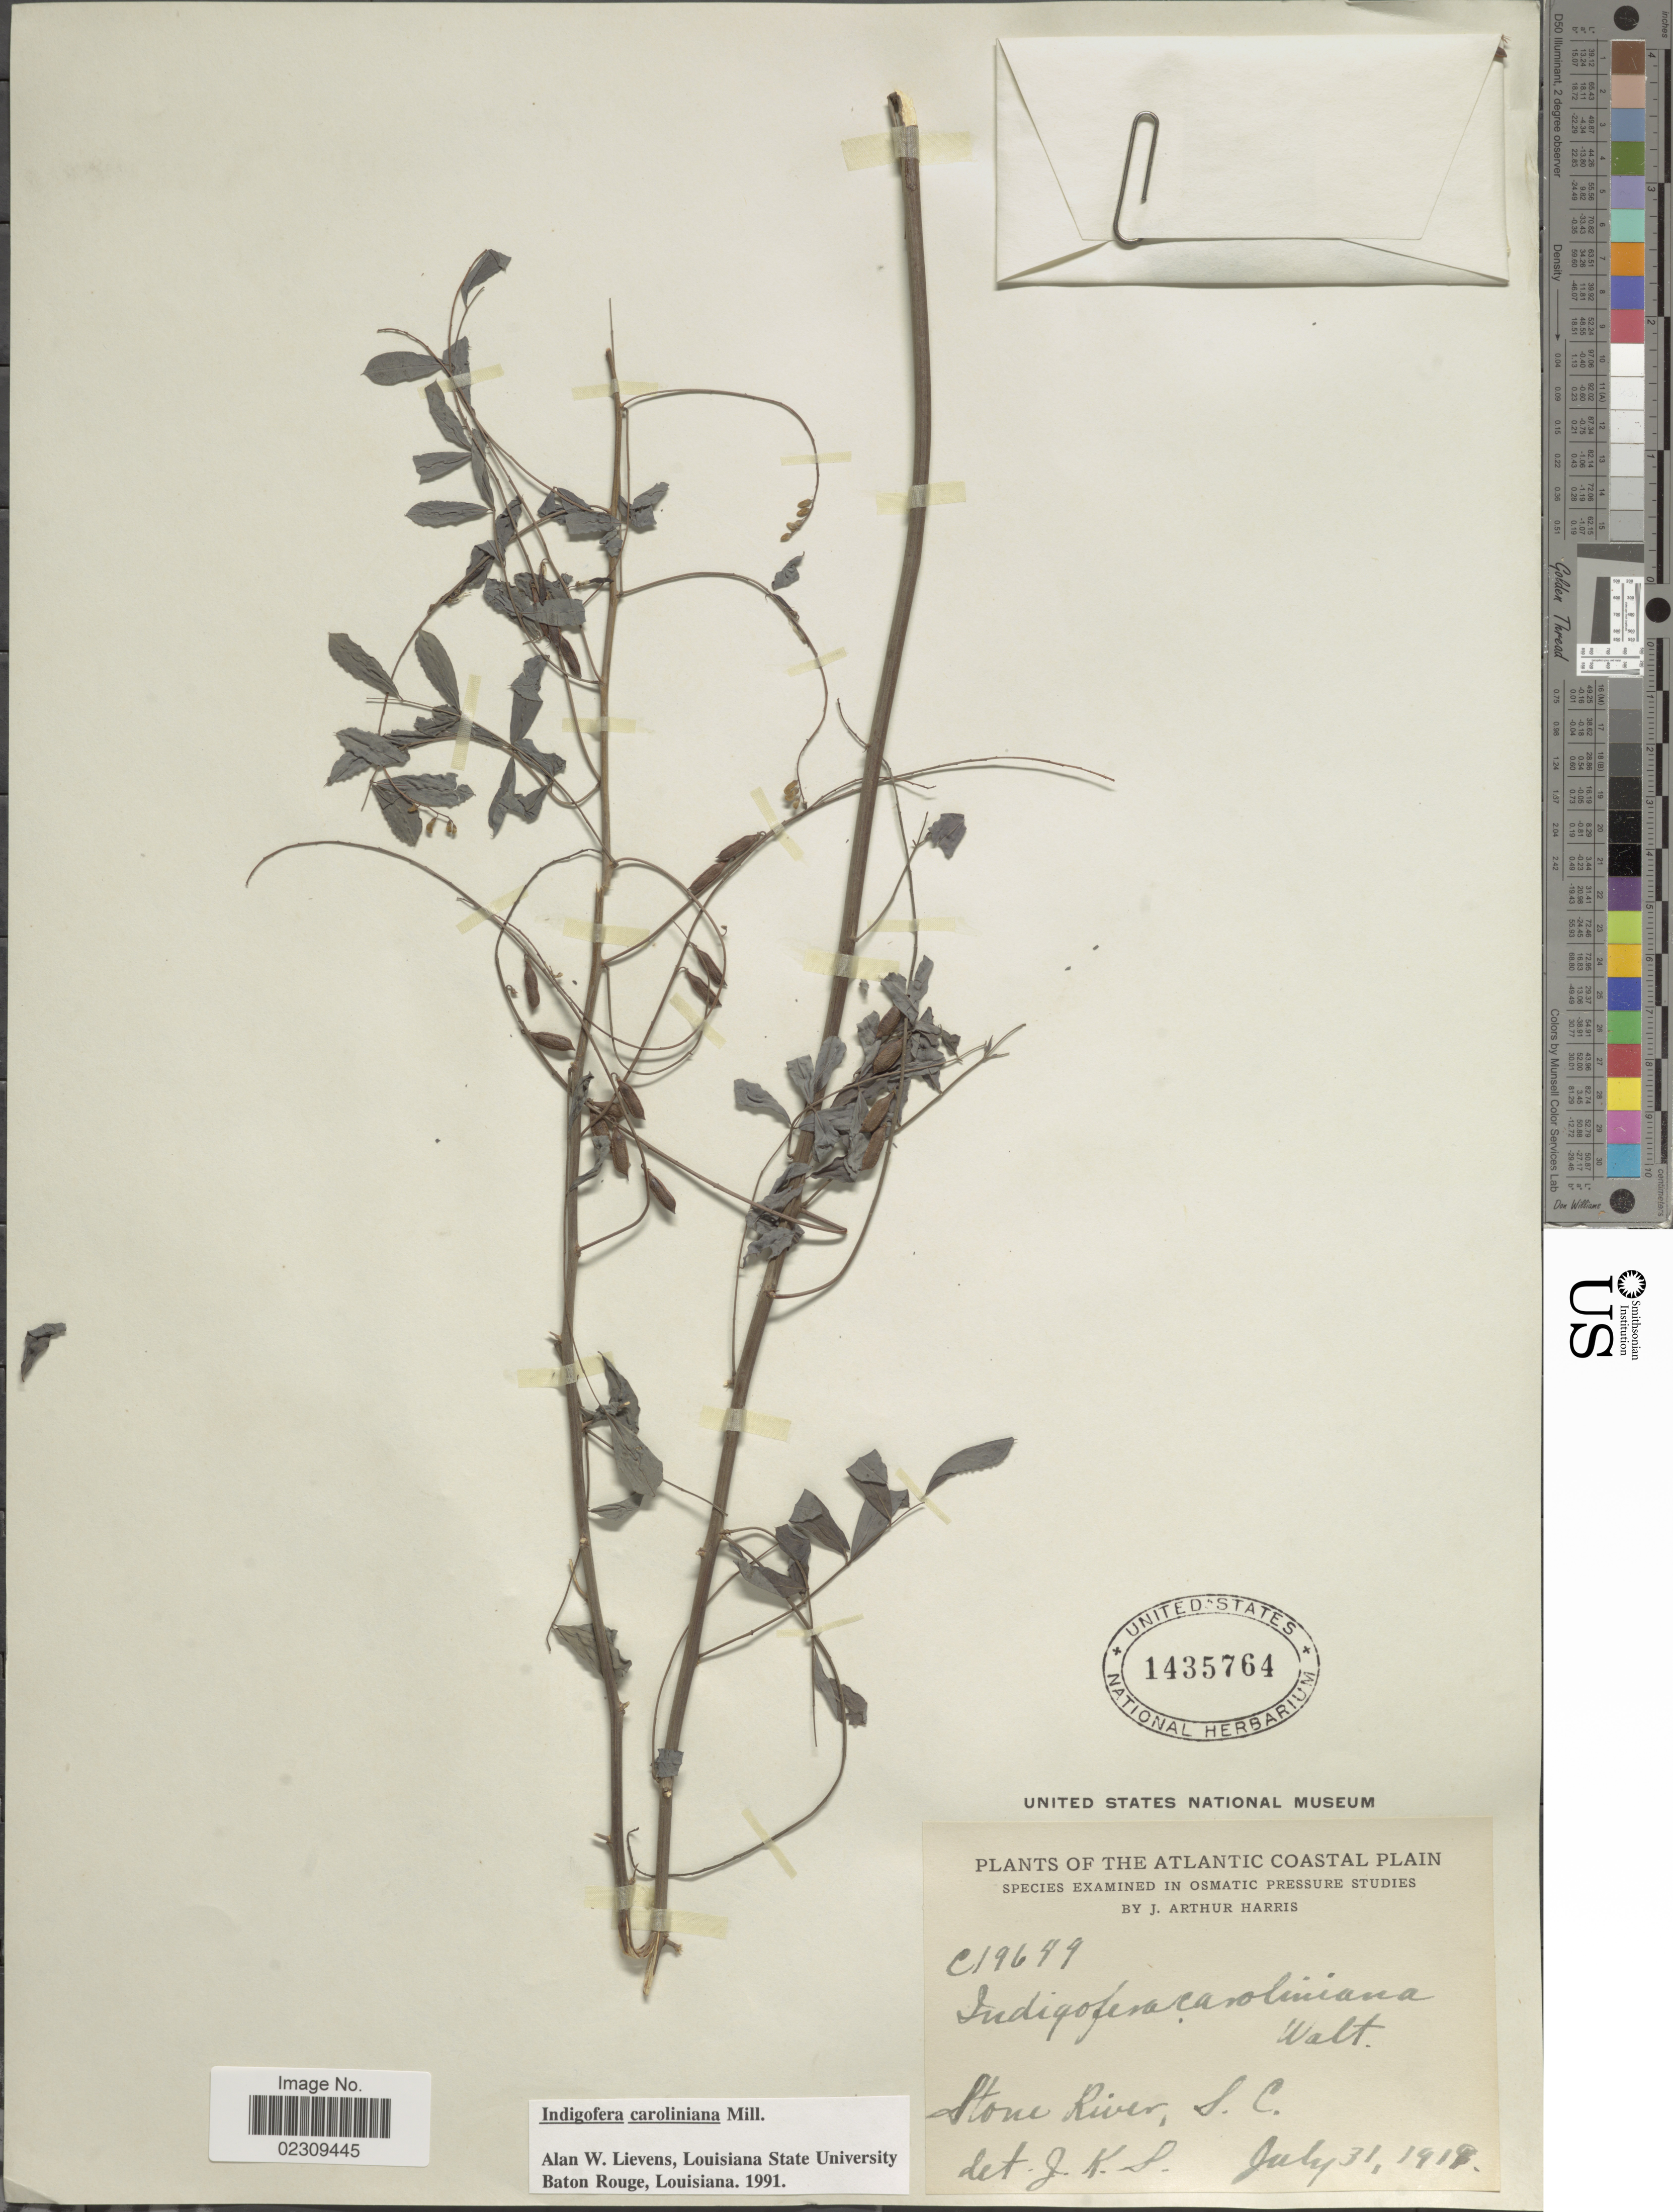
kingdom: Plantae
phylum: Tracheophyta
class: Magnoliopsida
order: Fabales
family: Fabaceae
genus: Indigofera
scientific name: Indigofera caroliniana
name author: Mill.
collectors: J. A. Harris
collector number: C19649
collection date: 1911-07-31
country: United States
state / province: South Carolina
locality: Atlantic Coastal Plain, Stone River, S. C.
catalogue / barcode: US 1435764